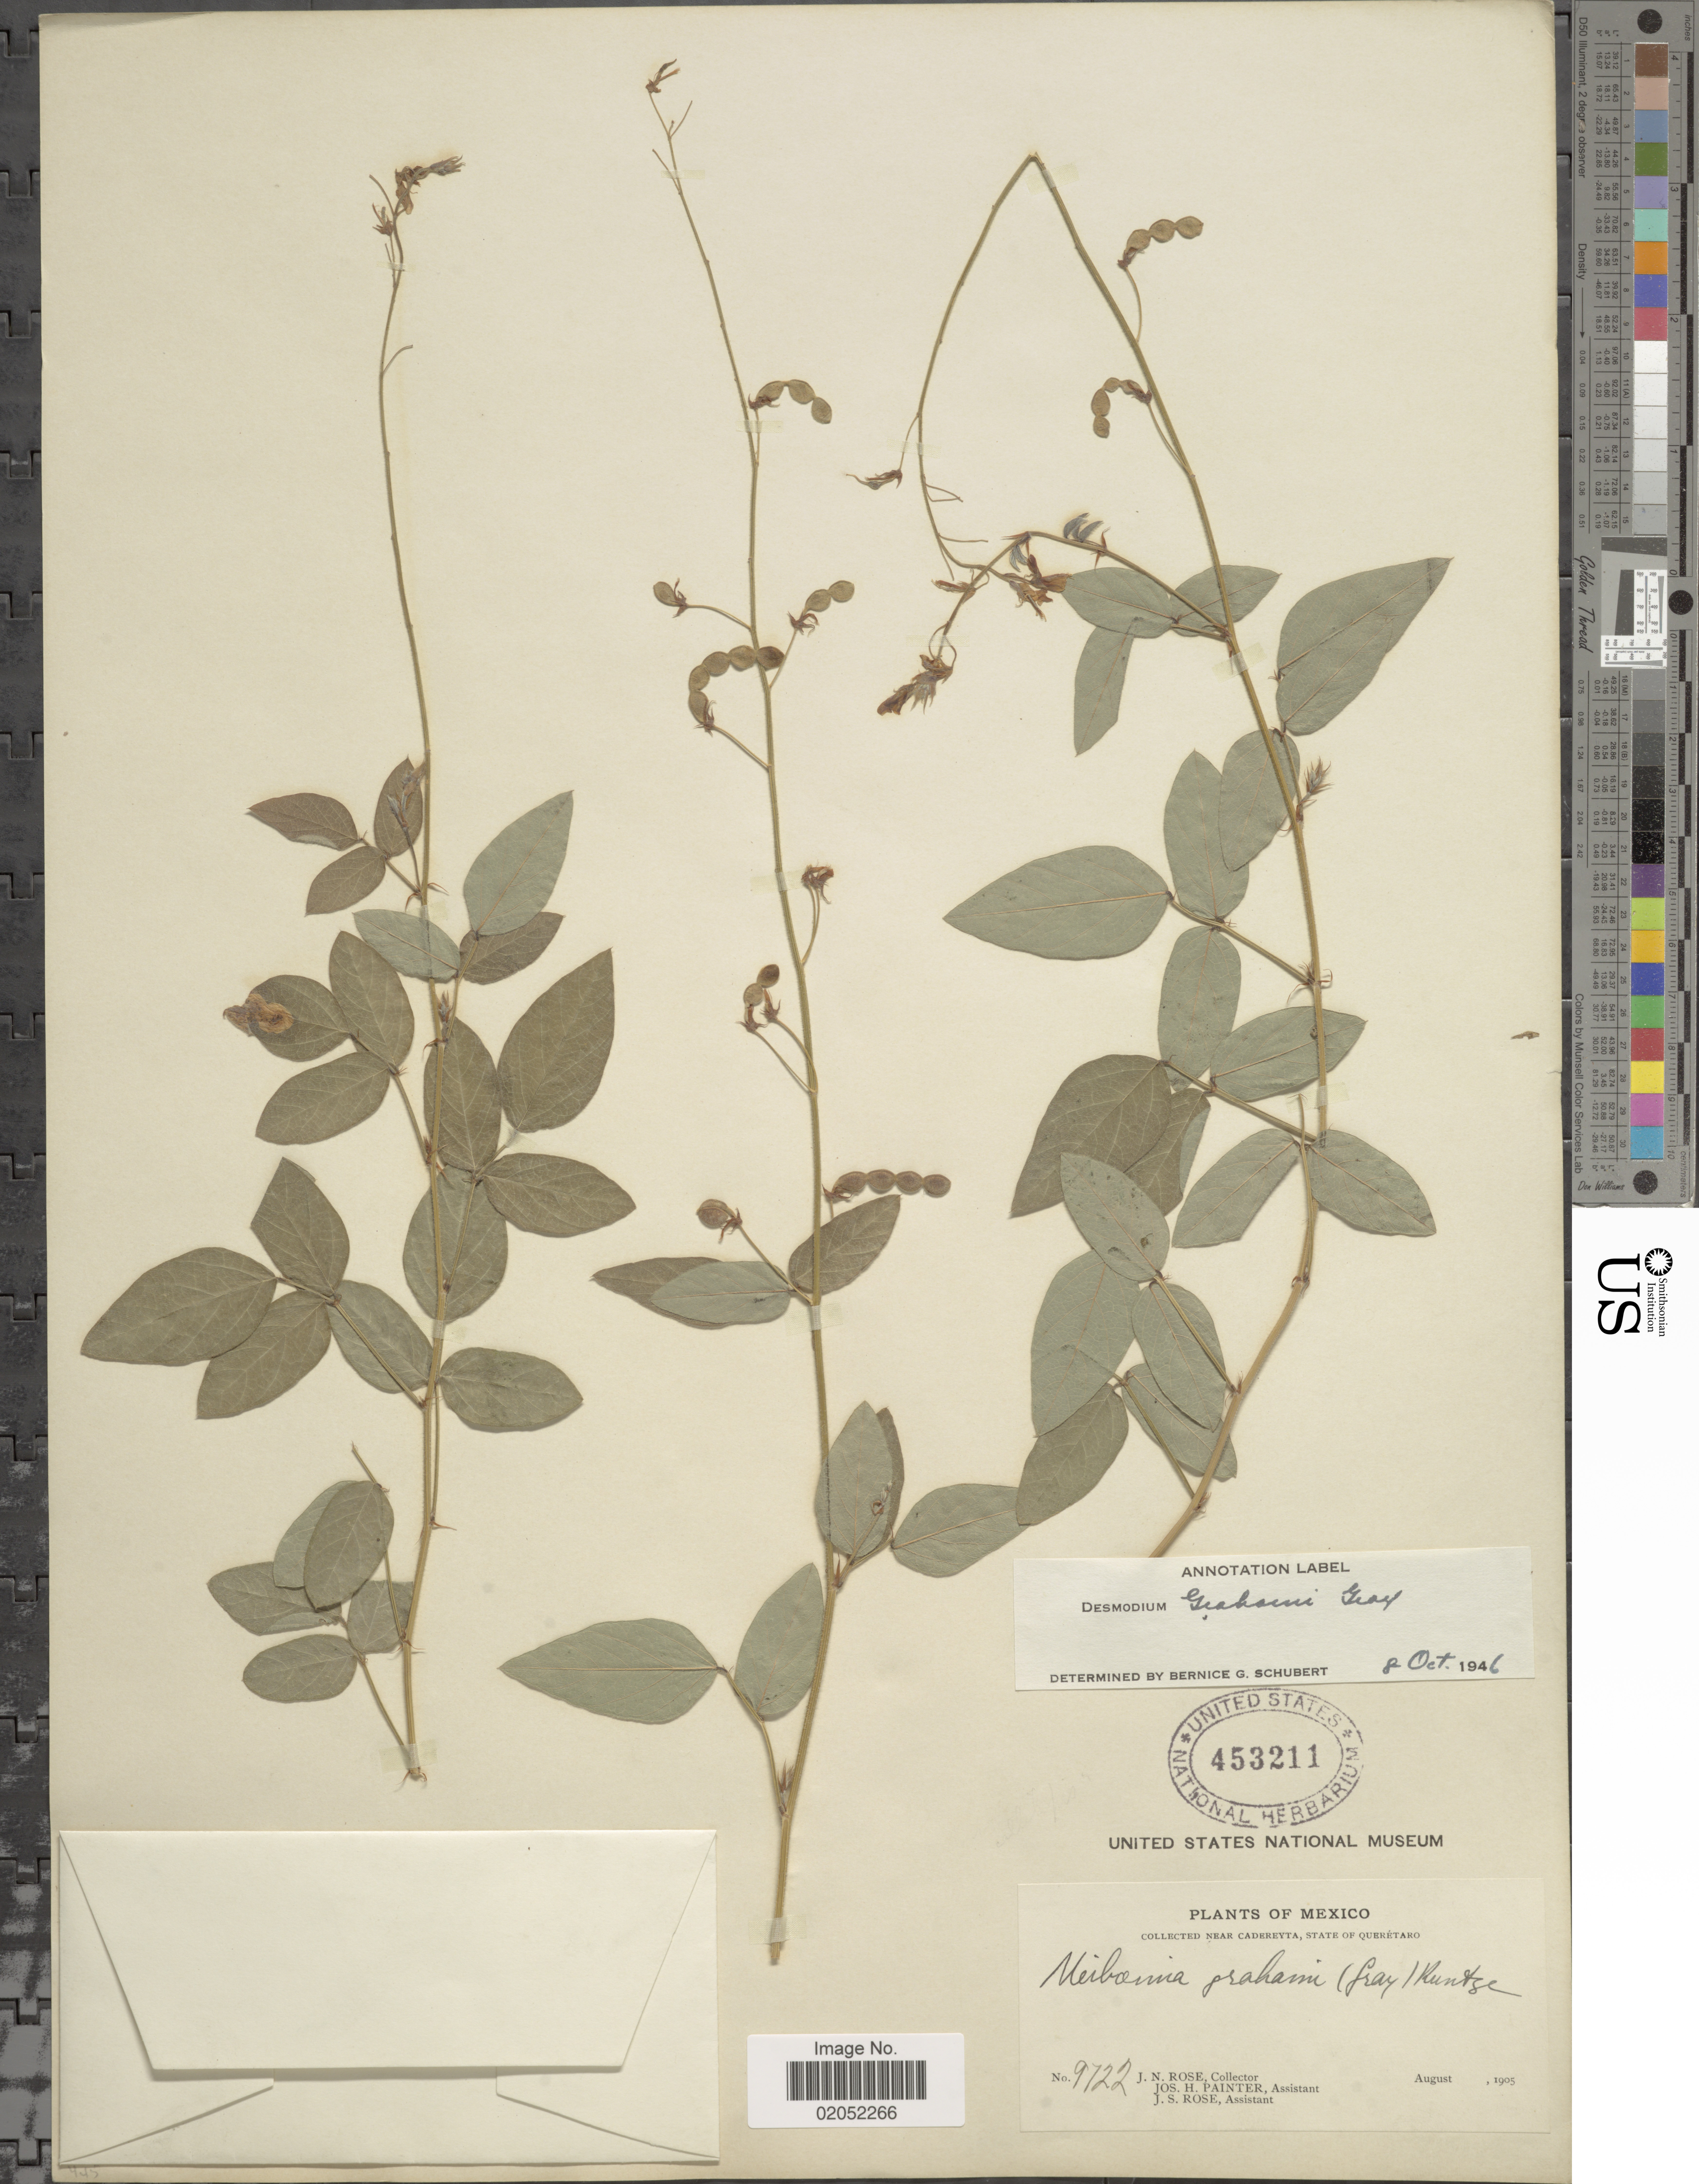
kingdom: Plantae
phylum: Tracheophyta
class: Magnoliopsida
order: Fabales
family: Fabaceae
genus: Desmodium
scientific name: Desmodium grahamii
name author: A. Gray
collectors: J. N. Rose, J. H. Painter & J. S. Rose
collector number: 9722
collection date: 1905-08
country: Mexico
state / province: Querétaro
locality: Mexico. Near Cadereyta, State of Queretaro.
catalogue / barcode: US 453211